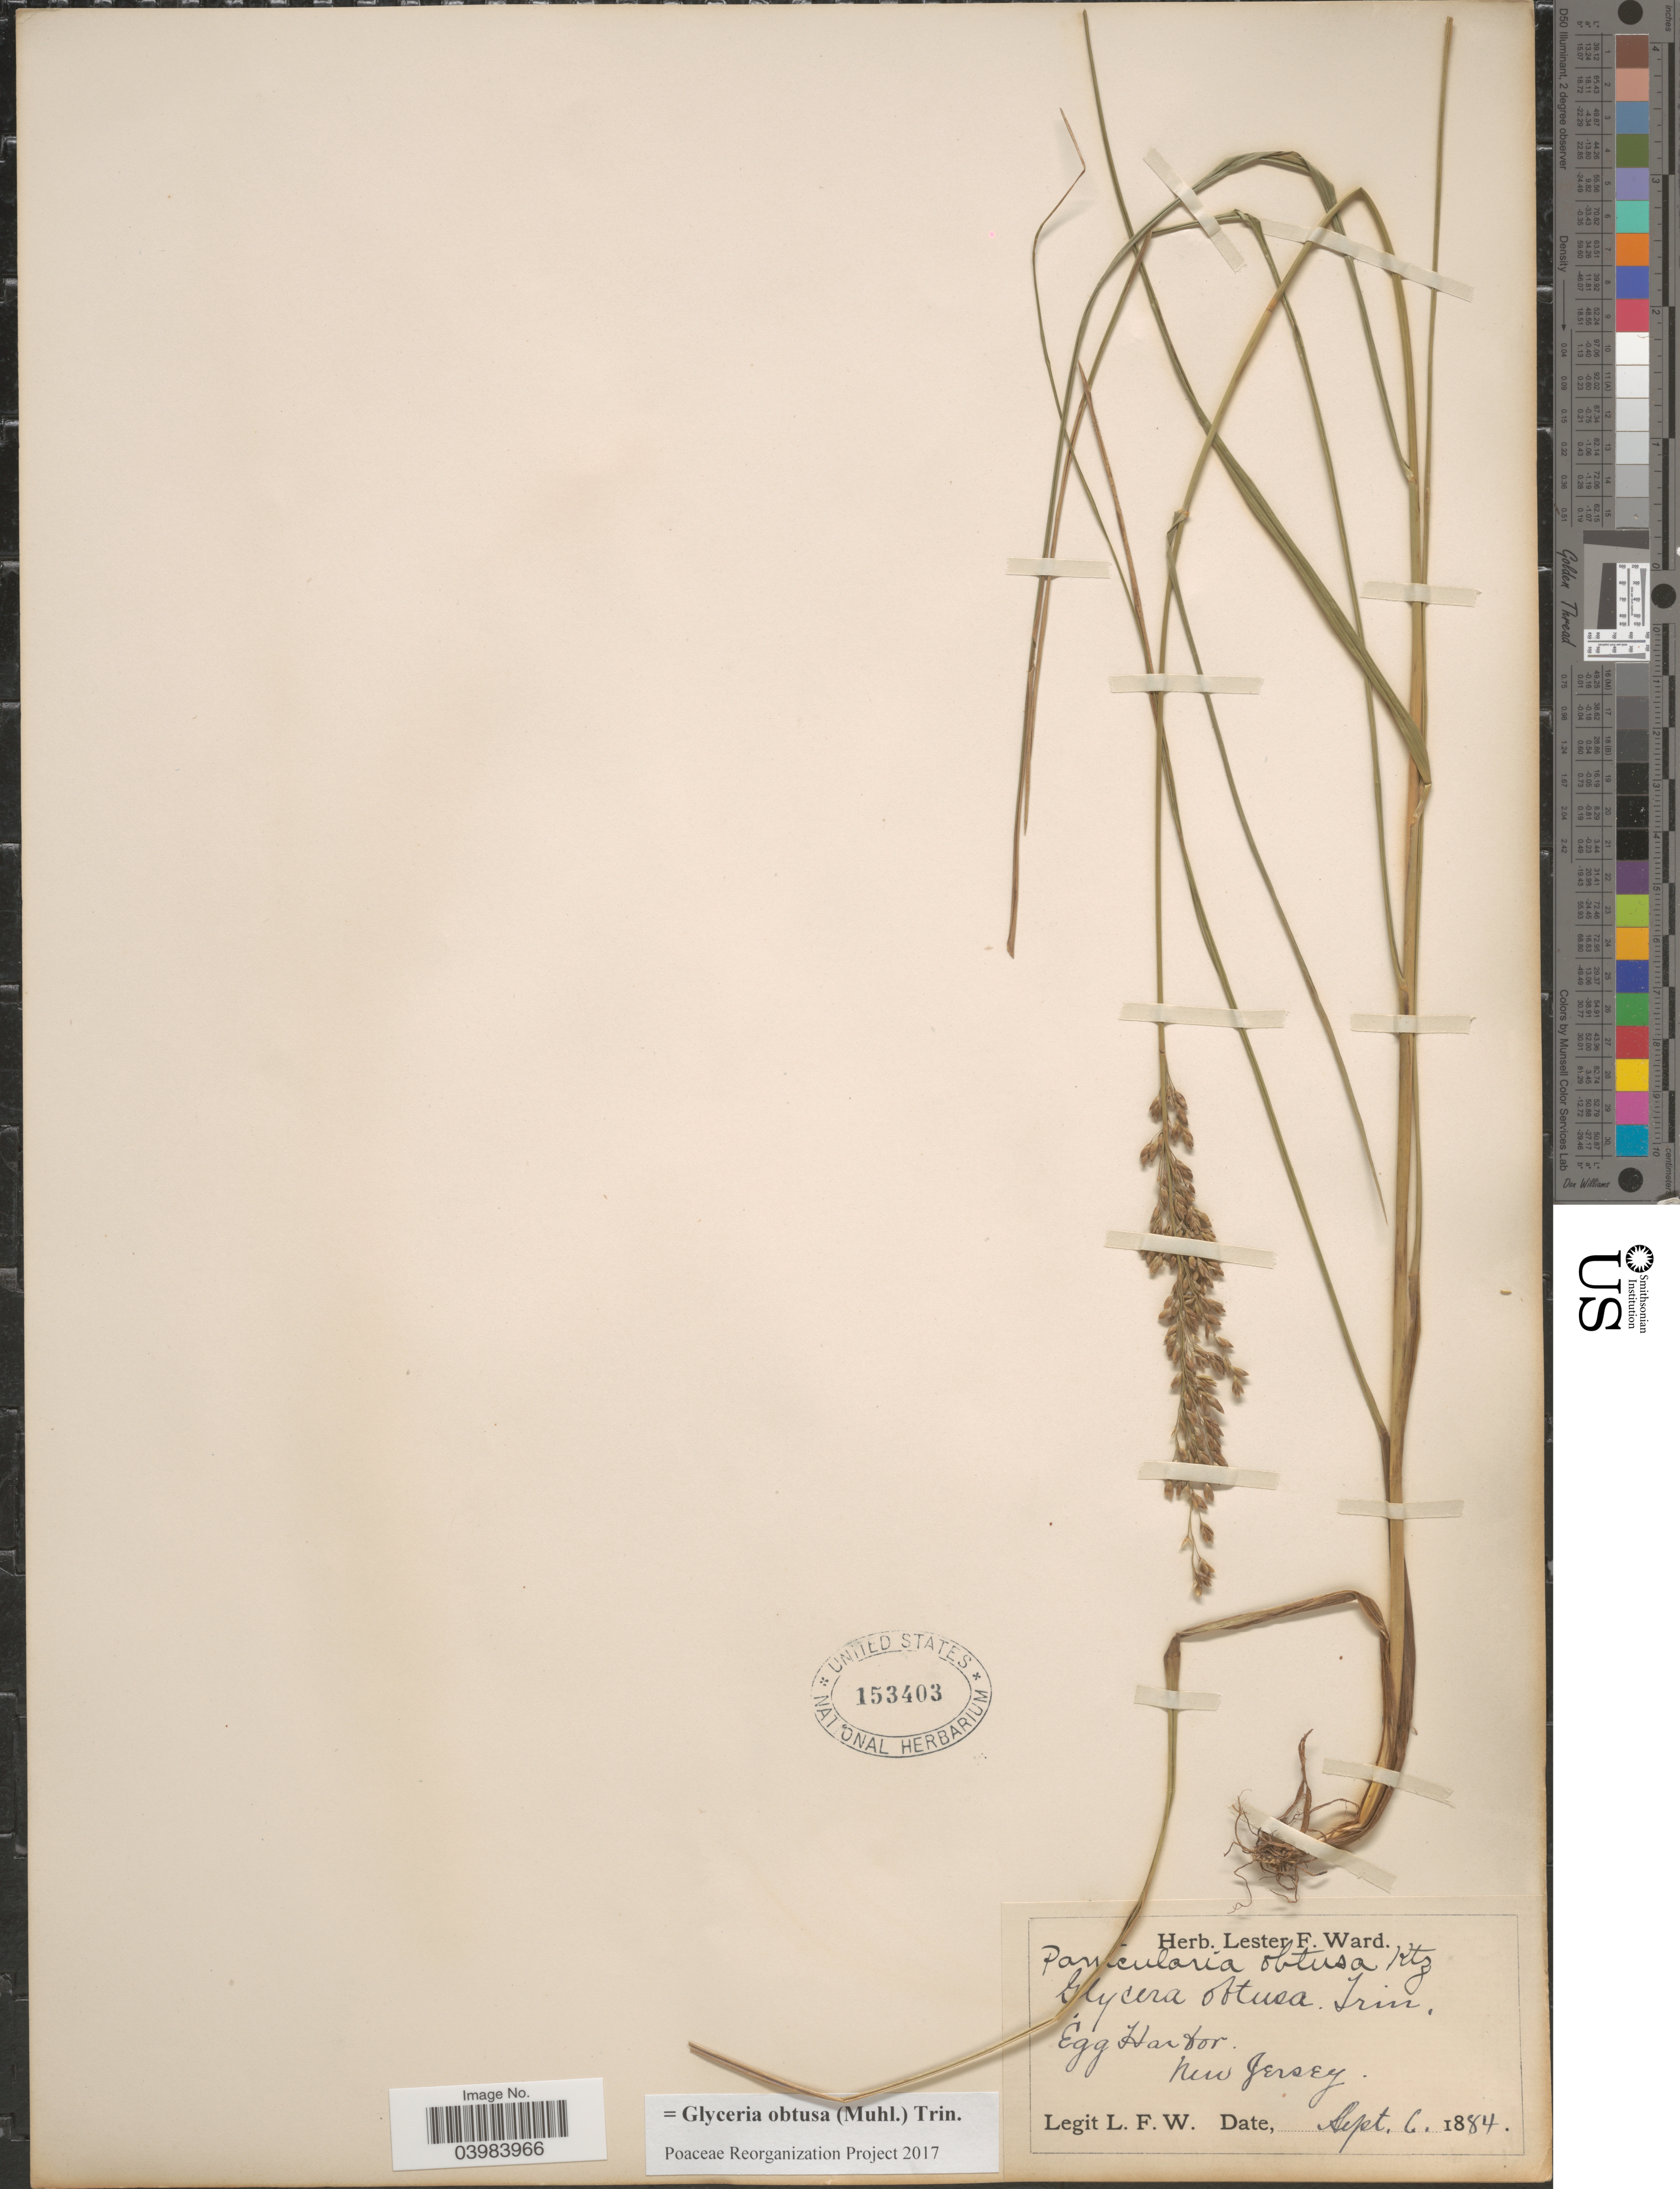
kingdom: Plantae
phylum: Tracheophyta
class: Liliopsida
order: Poales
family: Poaceae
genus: Glyceria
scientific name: Glyceria obtusa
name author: (Muhl.) Trin.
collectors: L. F. Ward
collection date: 1884-09-06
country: United States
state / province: New Jersey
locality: Egg Harbor.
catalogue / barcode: US 153403